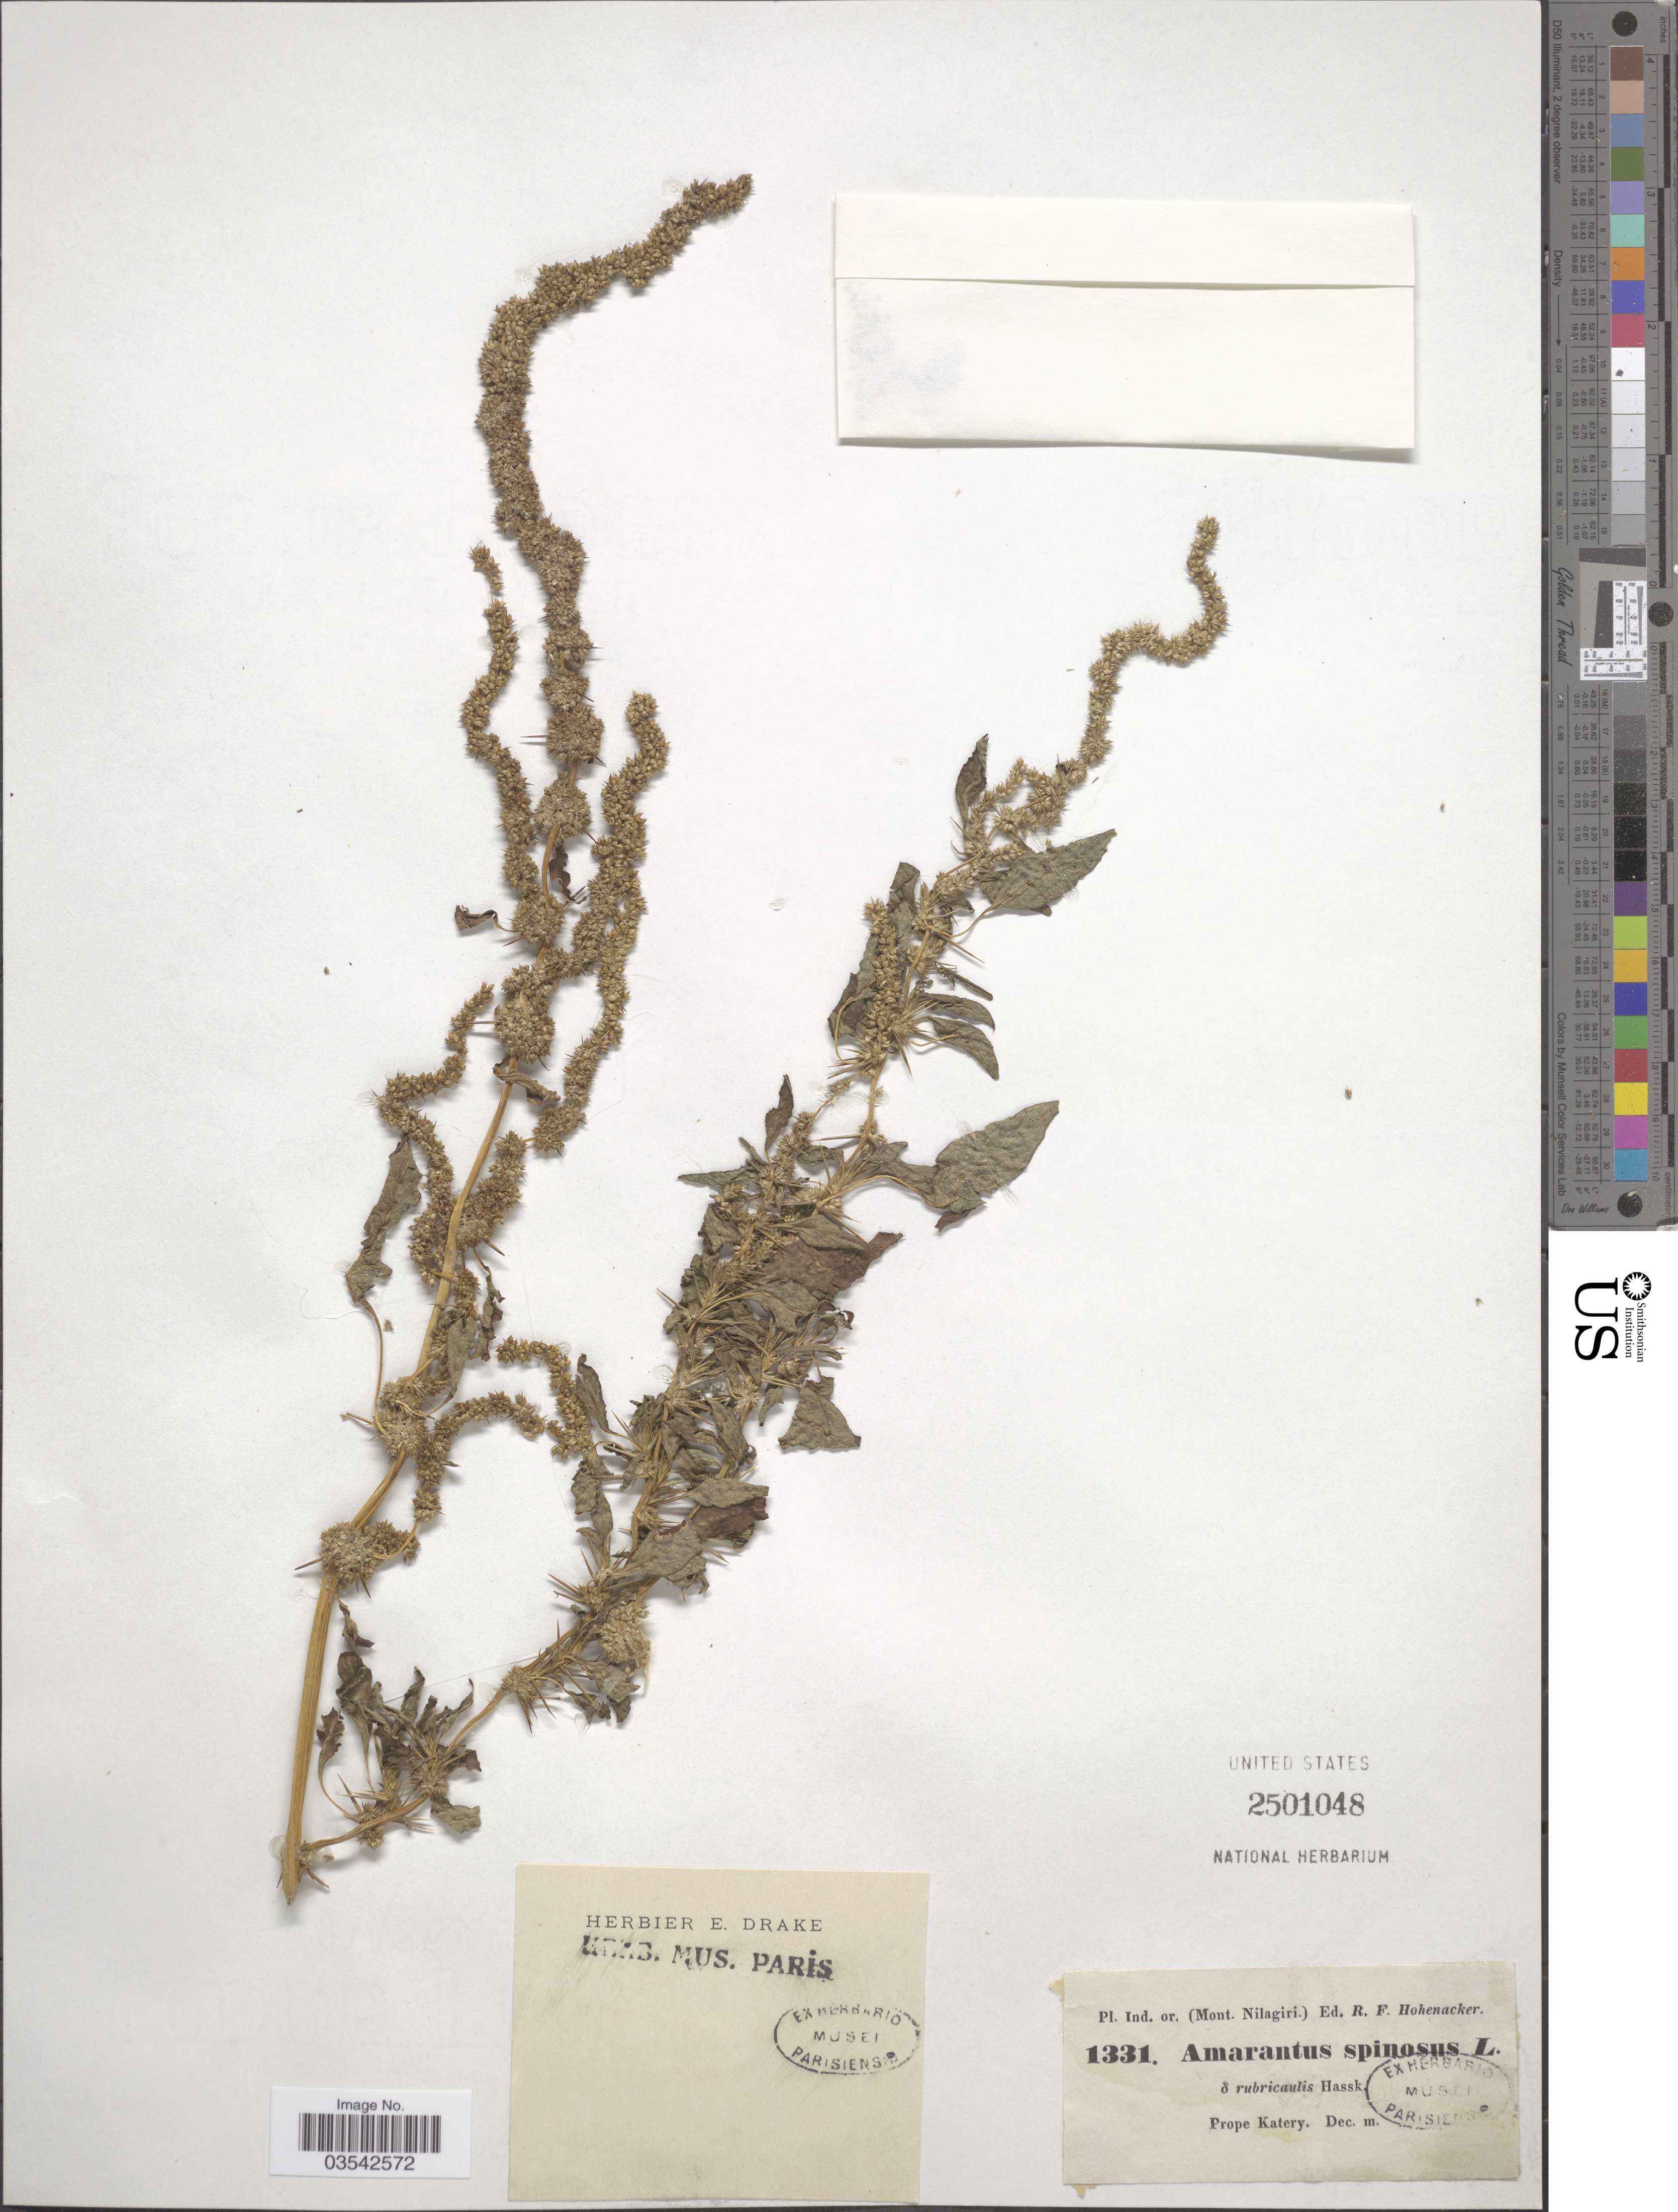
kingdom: Plantae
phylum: Tracheophyta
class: Magnoliopsida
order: Caryophyllales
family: Amaranthaceae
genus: Amaranthus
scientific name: Amaranthus spinosus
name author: L.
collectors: R. F. Hohenacker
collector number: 1331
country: India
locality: Ind. or. (Mont. Nilagiri). Prope Katery.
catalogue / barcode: US 2501048